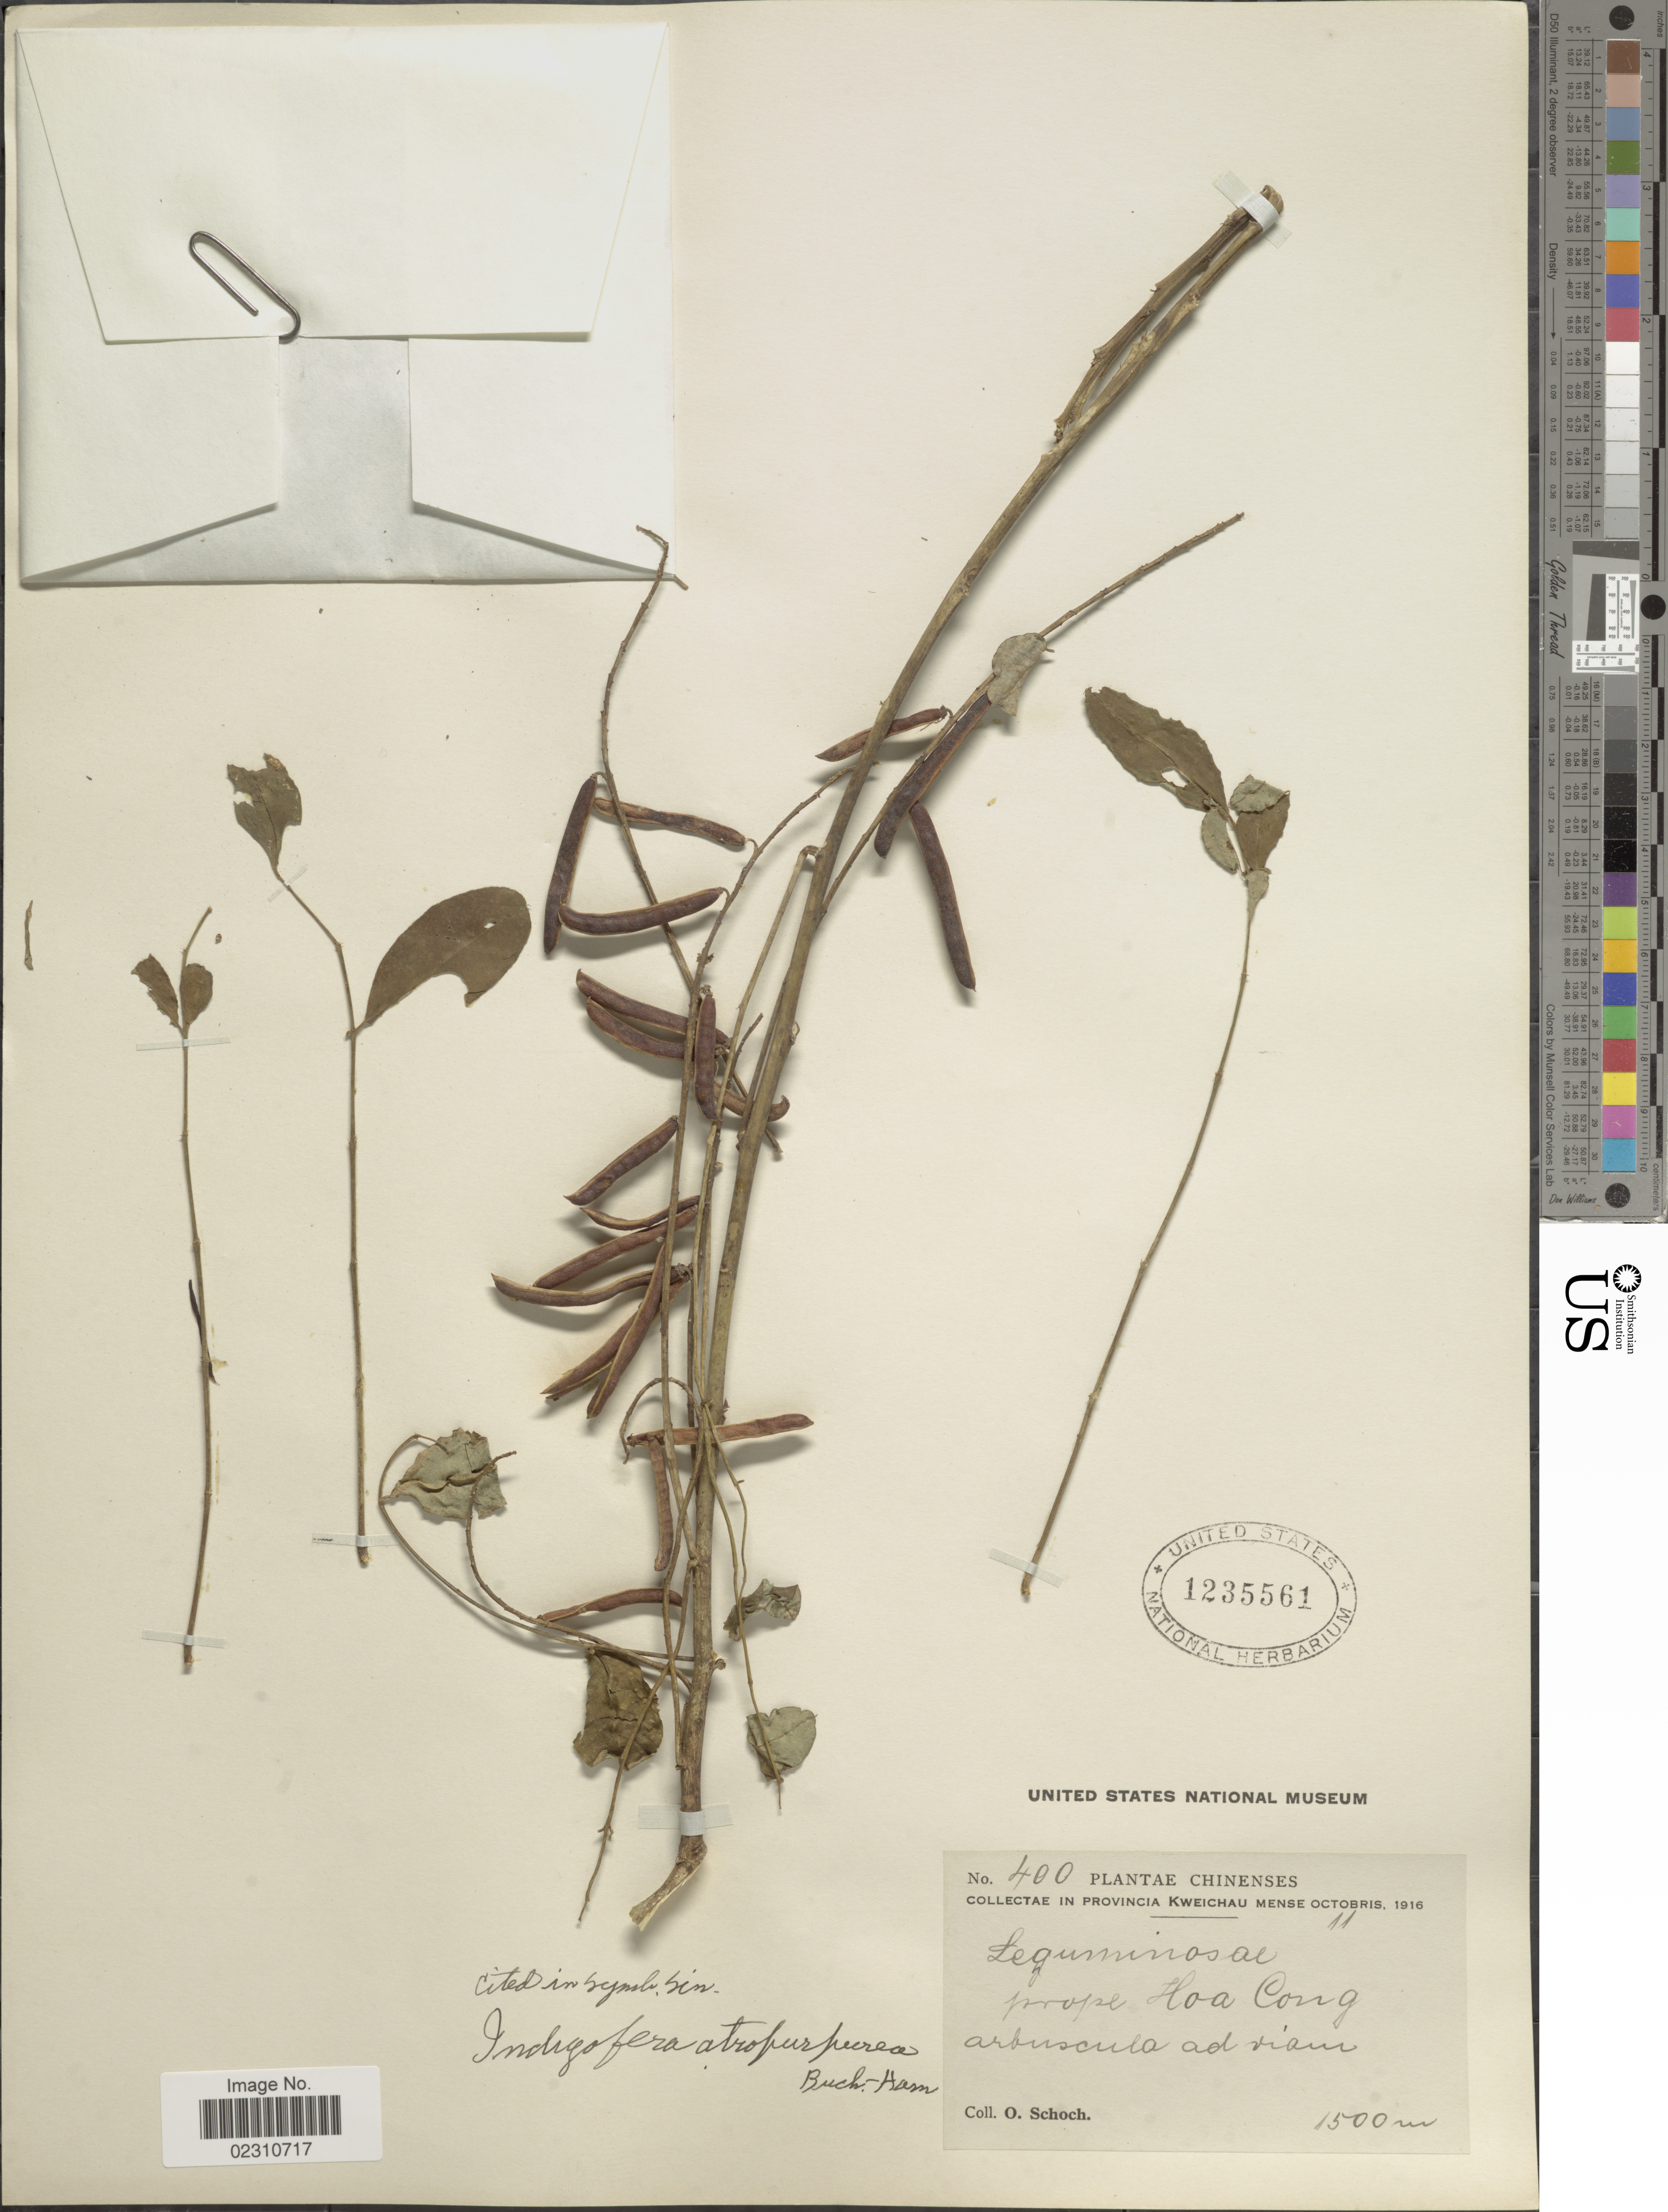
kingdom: Plantae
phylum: Tracheophyta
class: Magnoliopsida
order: Fabales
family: Fabaceae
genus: Indigofera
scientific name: Indigofera atropurpurea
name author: Hornem.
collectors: O. Schoch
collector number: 400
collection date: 1916-10-11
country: China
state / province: Guizhou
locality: Provincia Kweichau.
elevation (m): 1500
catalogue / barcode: US 1235561